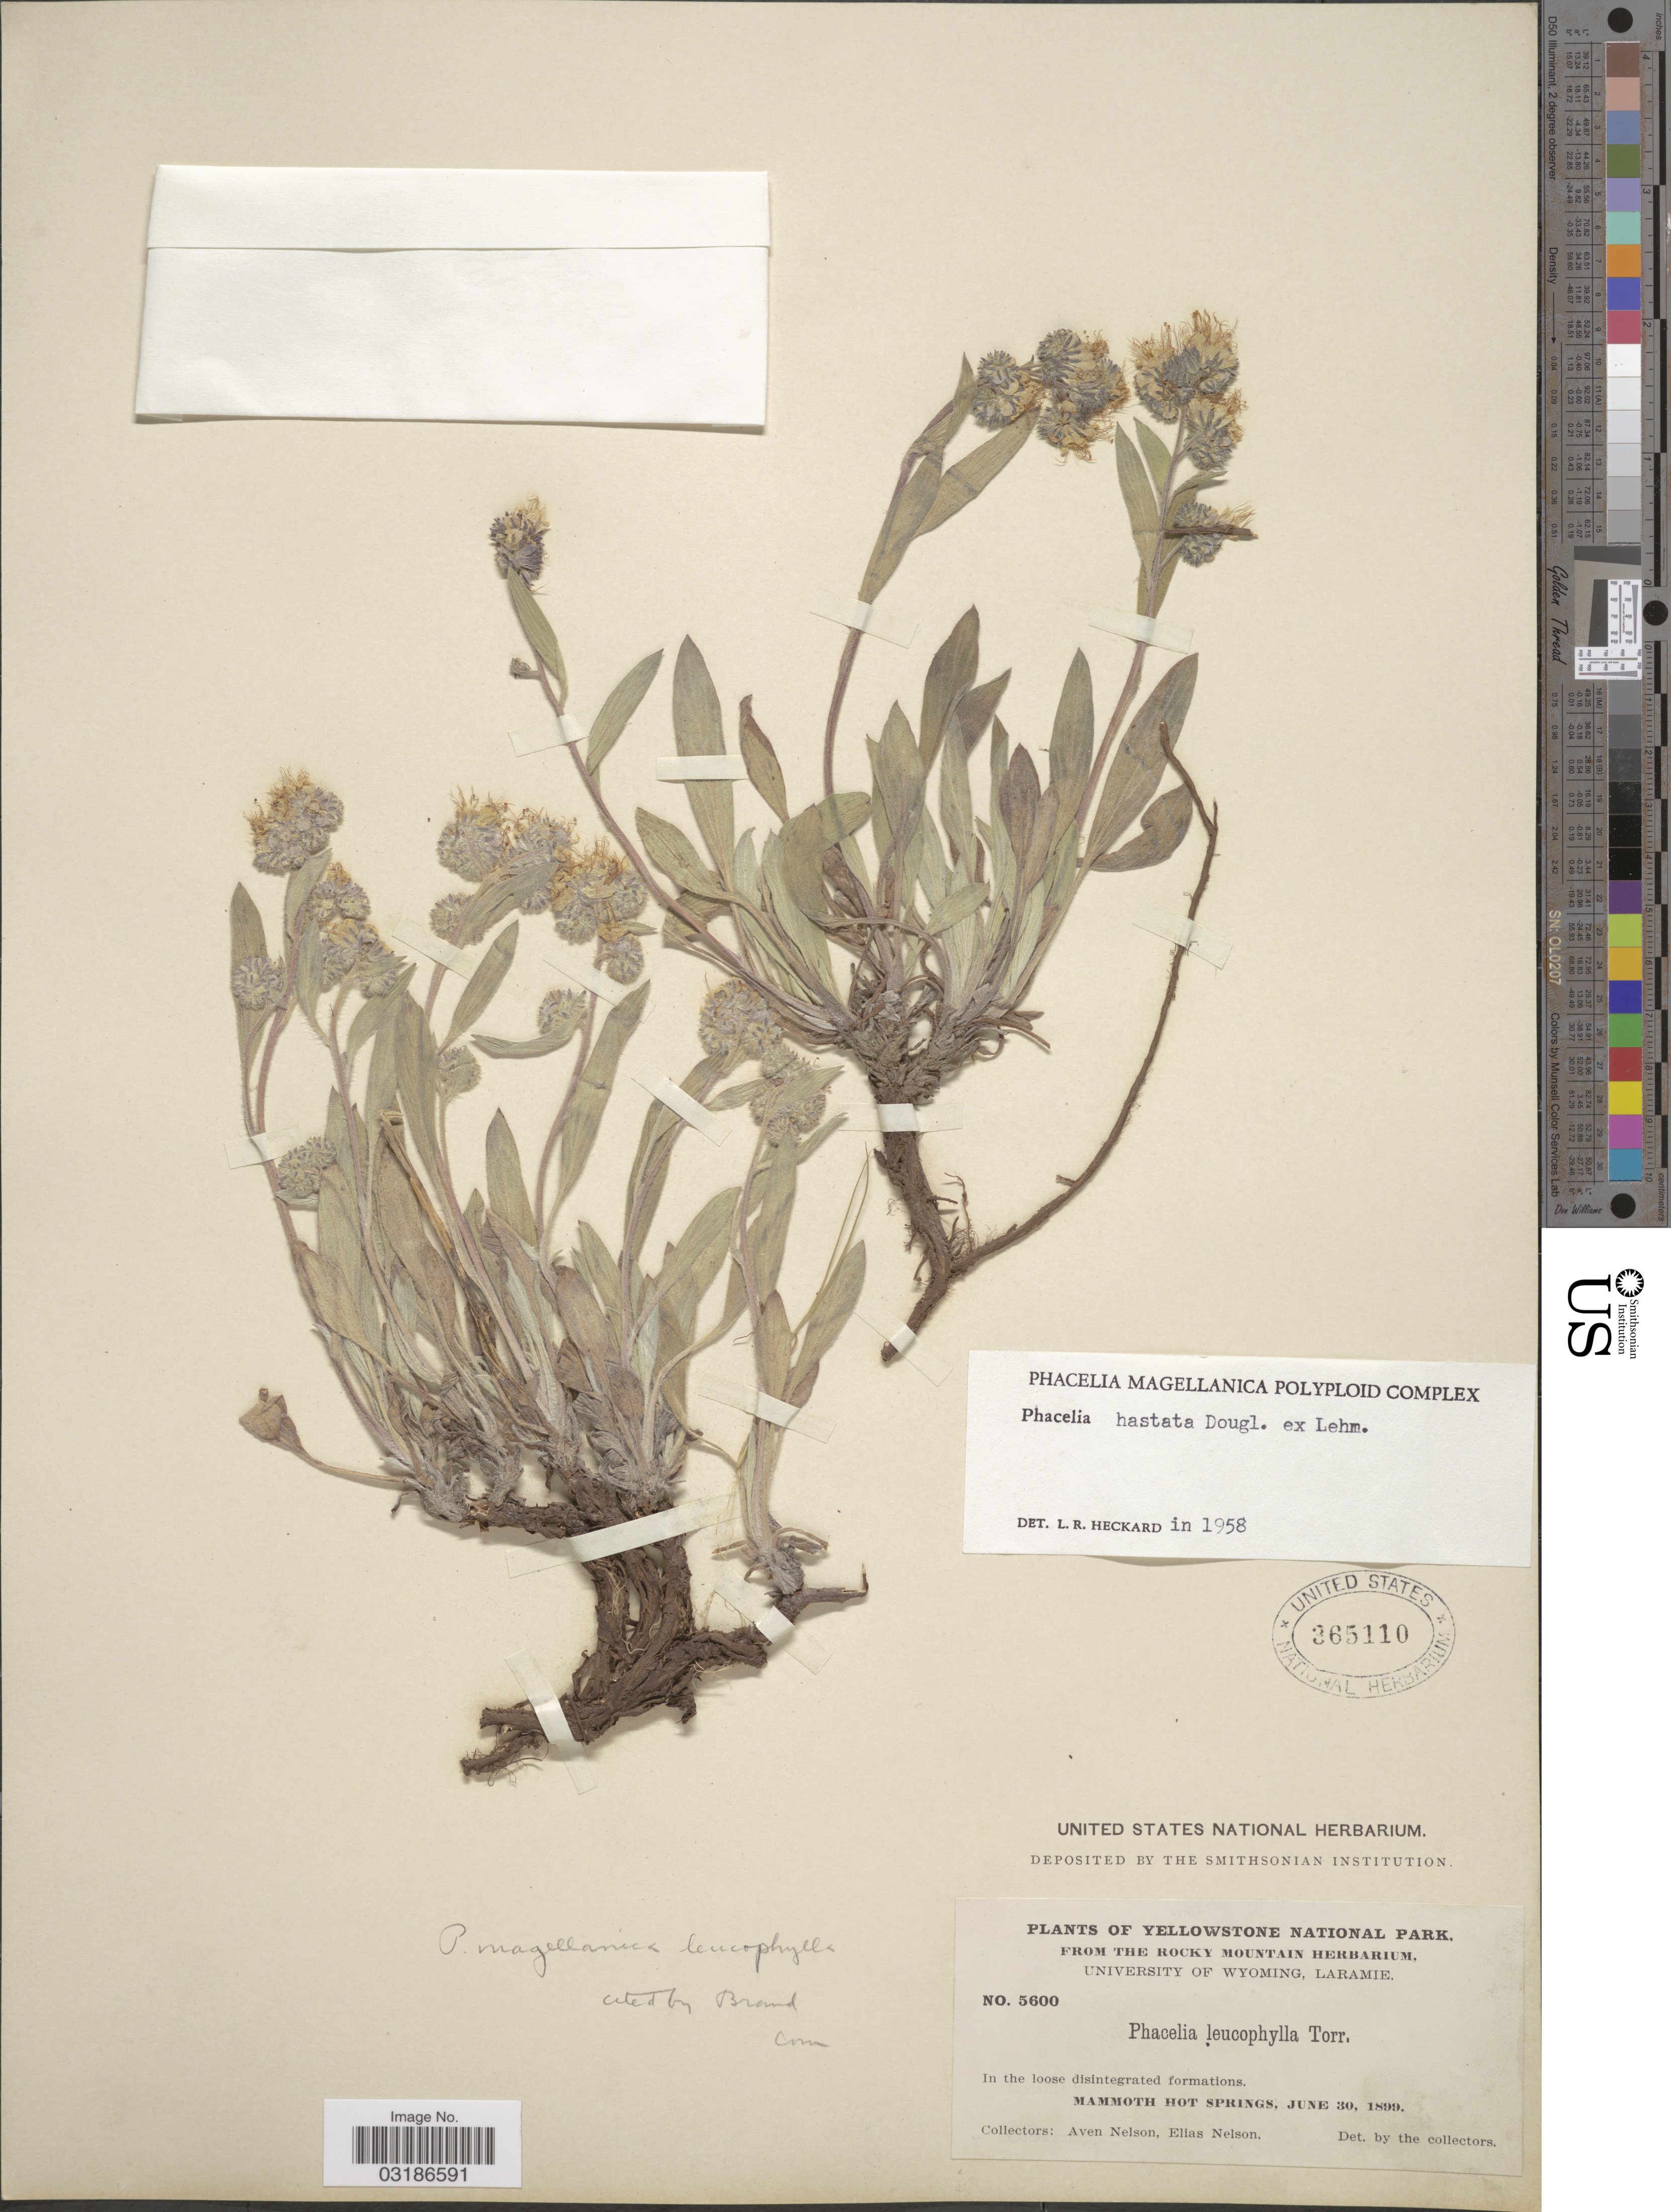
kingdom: Plantae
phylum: Tracheophyta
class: Magnoliopsida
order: Boraginales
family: Hydrophyllaceae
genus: Phacelia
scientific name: Phacelia hastata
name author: Douglas ex Lehm.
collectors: A. Nelson & E. Nelson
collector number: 5600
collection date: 1899-06-30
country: United States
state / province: Wyoming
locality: Yellowstone National Park, Mammoth Hot Springs.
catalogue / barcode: US 365110